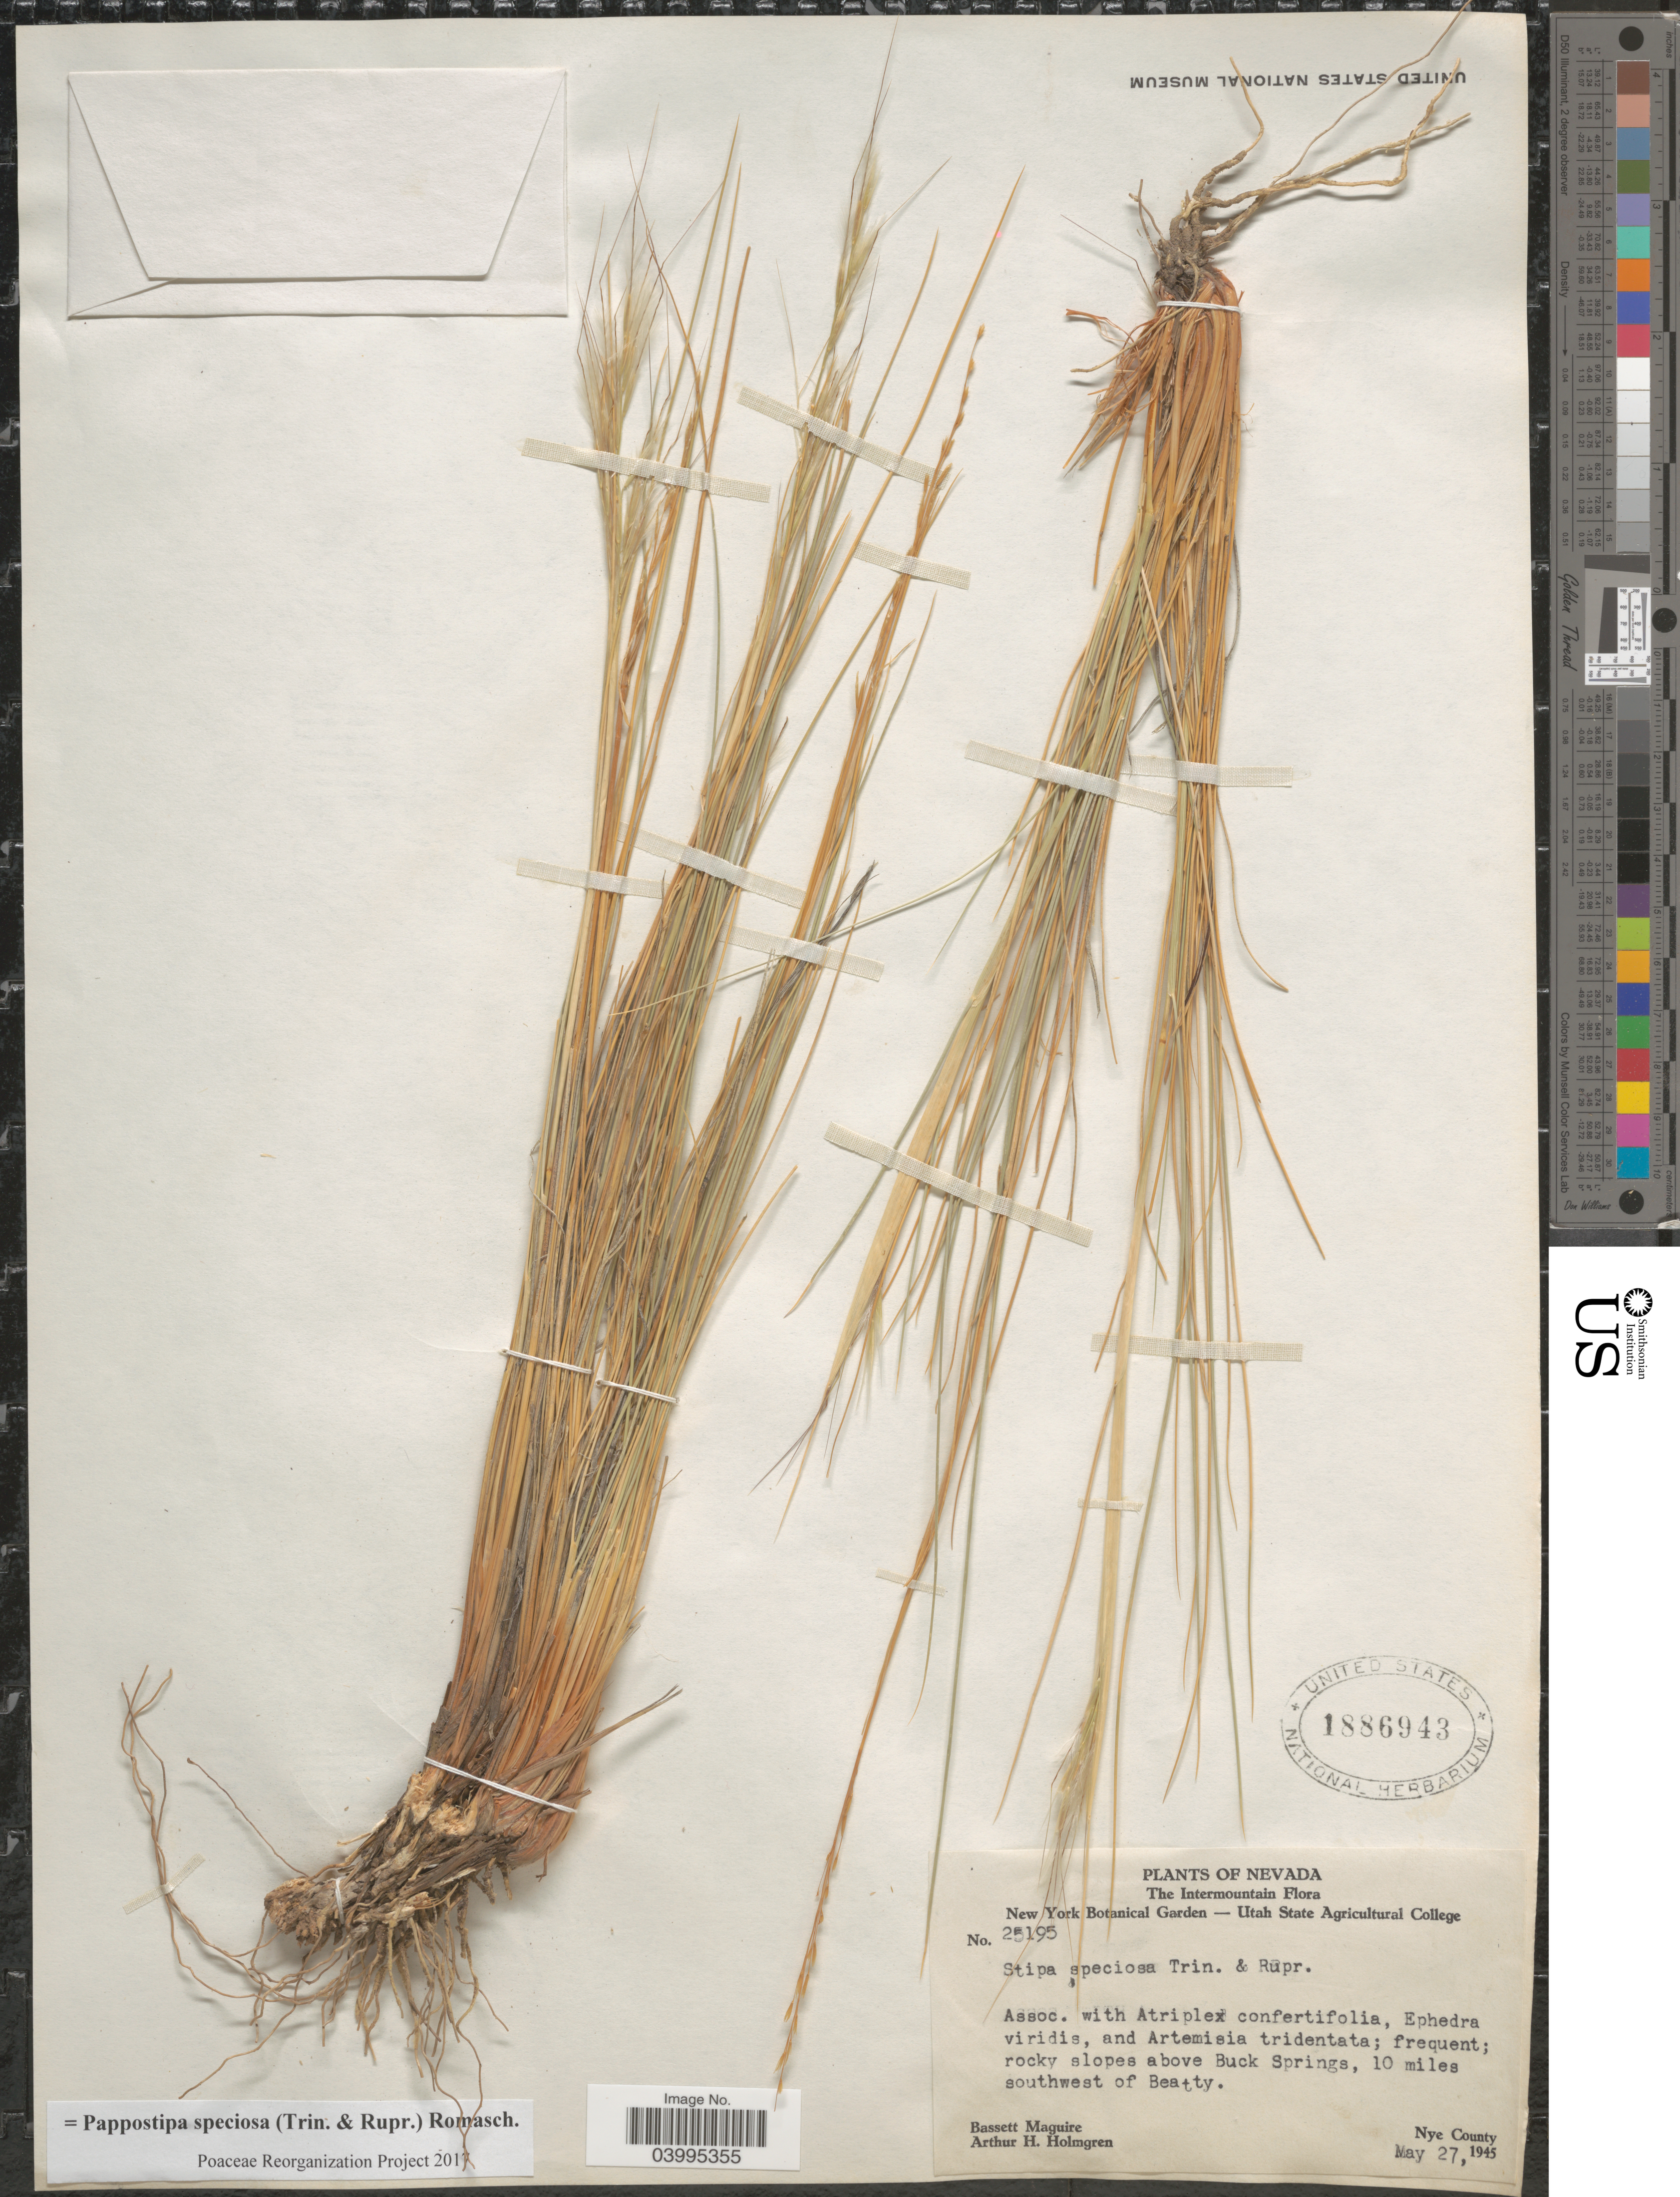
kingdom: Plantae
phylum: Tracheophyta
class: Liliopsida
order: Poales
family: Poaceae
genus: Pappostipa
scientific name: Pappostipa speciosa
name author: (Trin. & Rupr.) Romasch.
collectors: B. Maguire & A. H. Holmgren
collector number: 25195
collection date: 1945-05-27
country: United States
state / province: Nevada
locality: The Intermountain. Rocky slopes above Buck Springs, 10 miles southwest of Beatty. Nye County.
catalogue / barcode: US 1886943